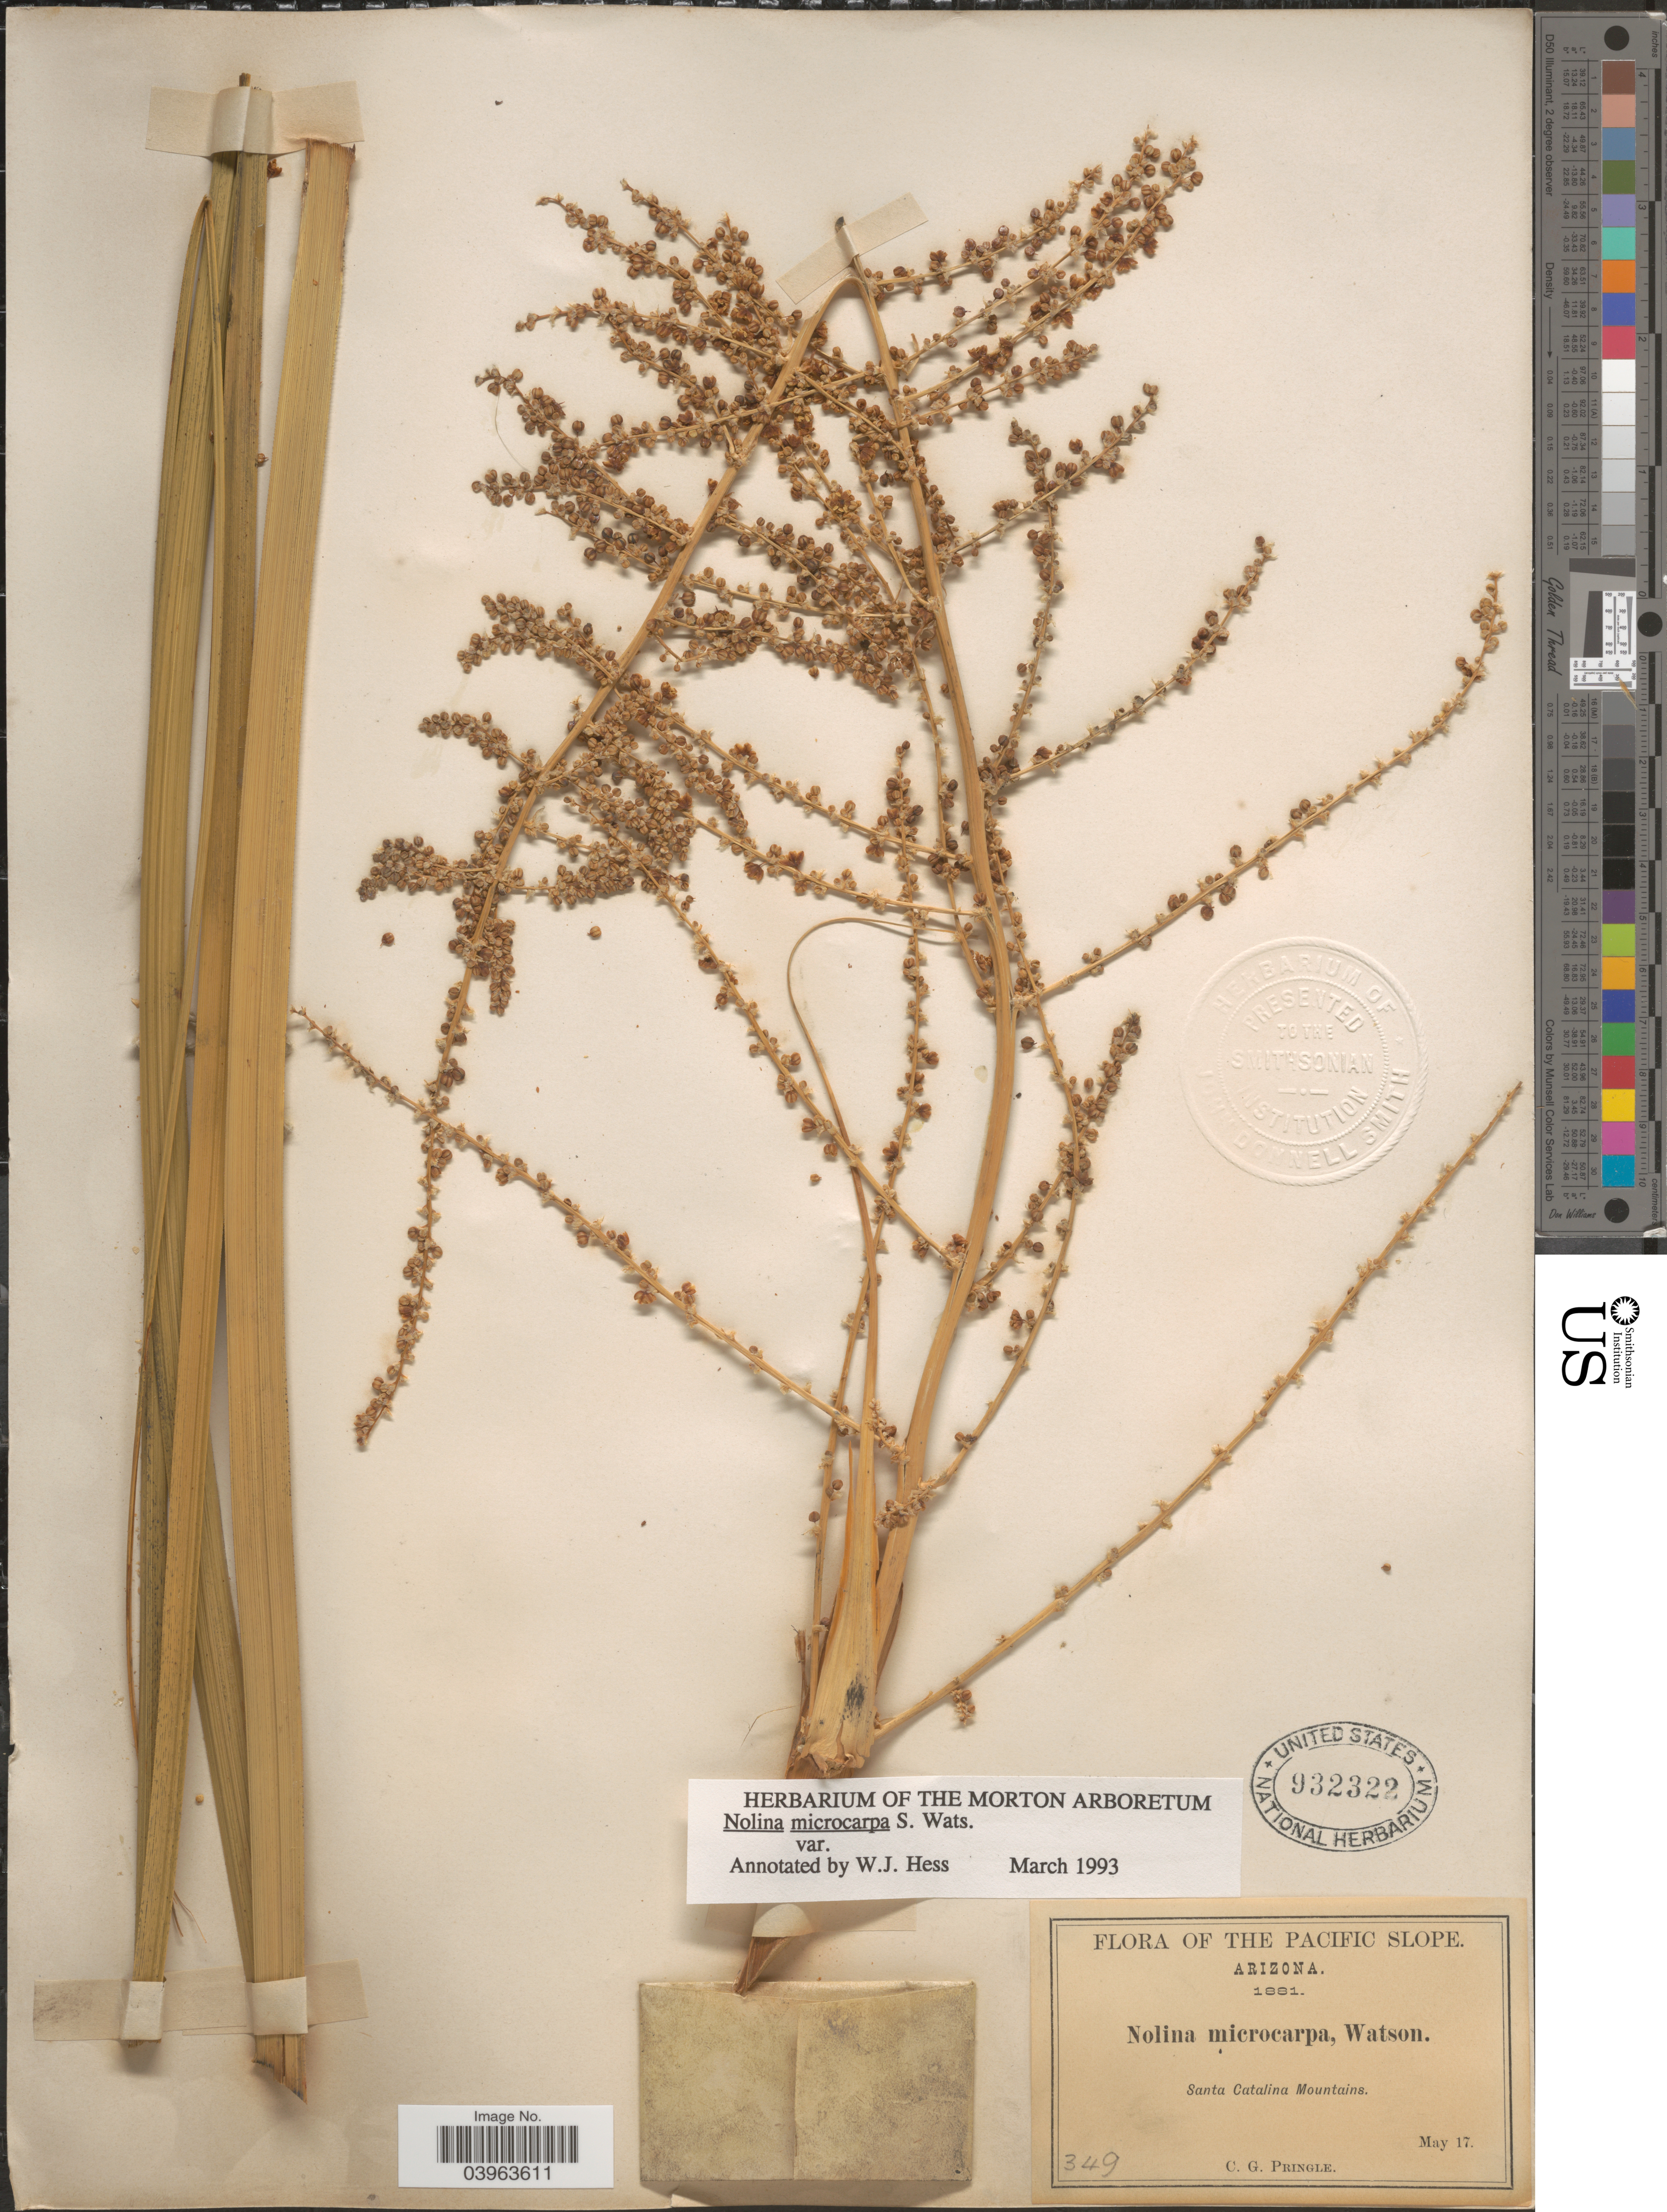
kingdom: Plantae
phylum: Tracheophyta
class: Liliopsida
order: Asparagales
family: Asparagaceae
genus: Nolina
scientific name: Nolina microcarpa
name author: S. Watson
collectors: C. G. Pringle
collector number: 349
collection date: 1881-05-17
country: United States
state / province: Arizona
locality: The Pacific Slope. Santa Catalina Mountains.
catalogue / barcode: US 932322